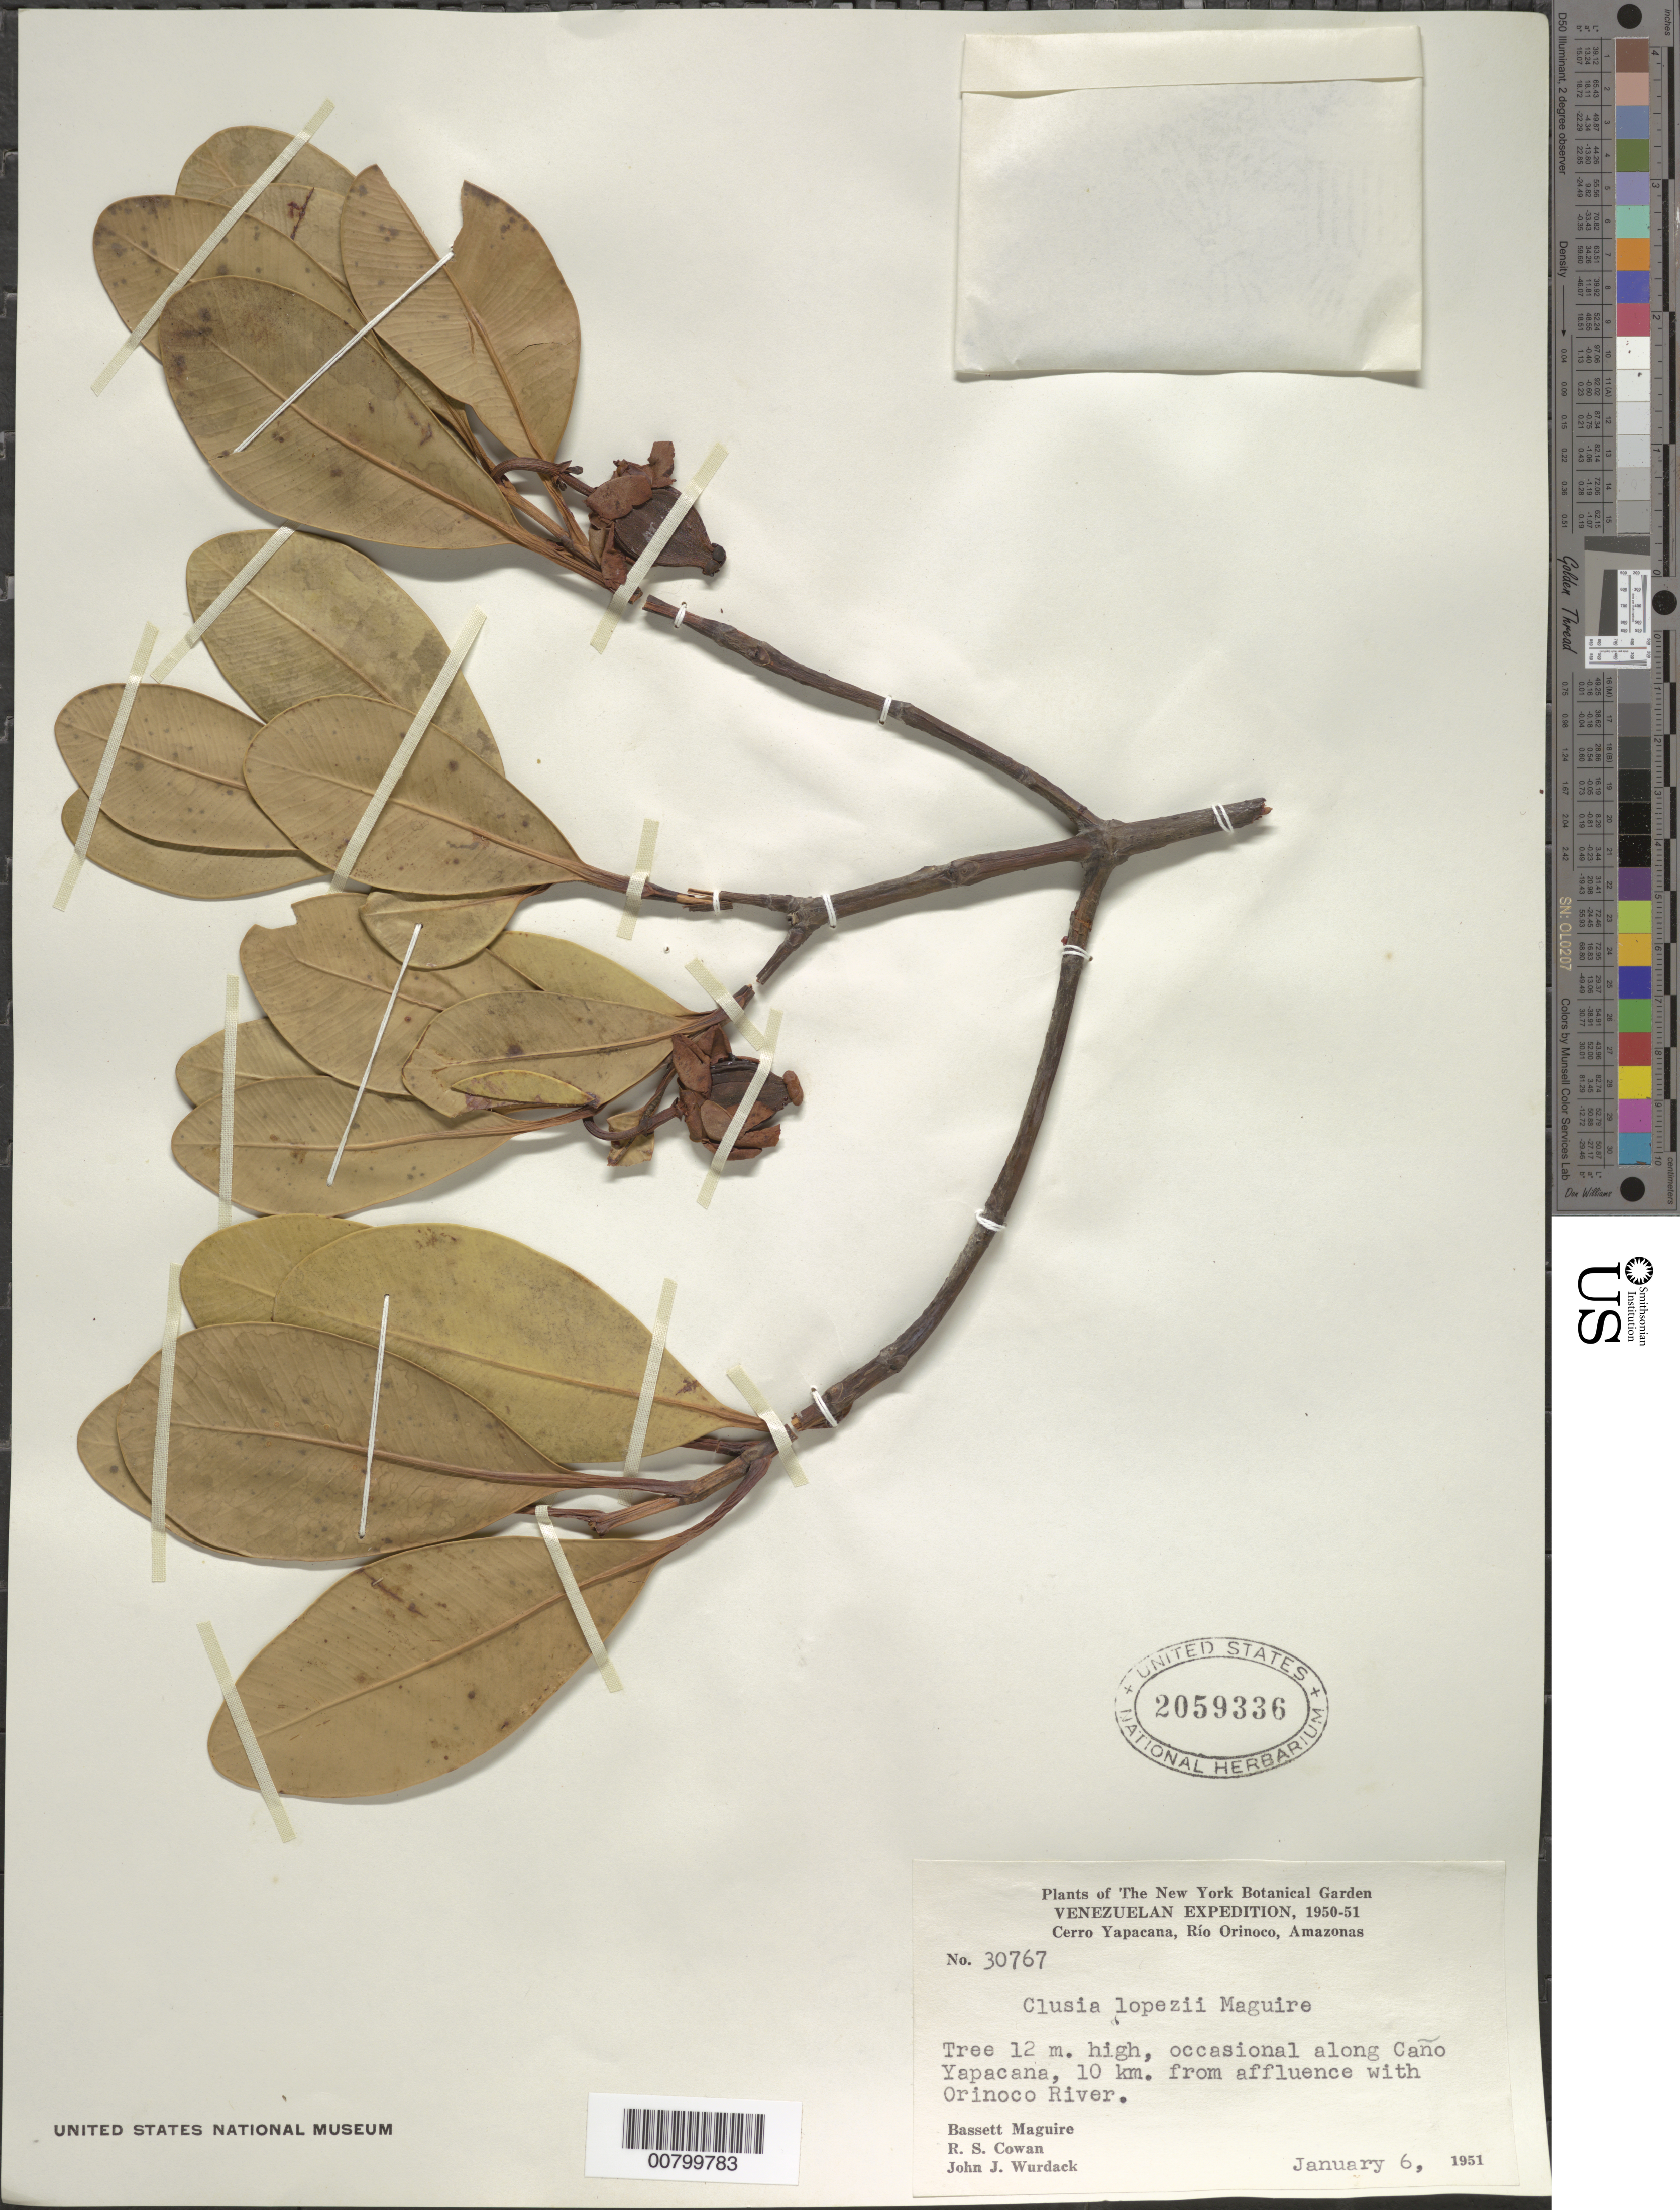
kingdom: Plantae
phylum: Tracheophyta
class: Magnoliopsida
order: Malpighiales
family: Clusiaceae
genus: Clusia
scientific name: Clusia lopezii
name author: Maguire in R.E. Schult.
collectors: B. Maguire, R. S. Cowan & J. J. Wurdack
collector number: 30767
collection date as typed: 6-Jan-51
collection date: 1951-01-06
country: Venezuela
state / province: Amazonas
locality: Caño Yapacána, 10 km from affluence with Orinoco River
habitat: Along caño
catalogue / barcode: US 2059336